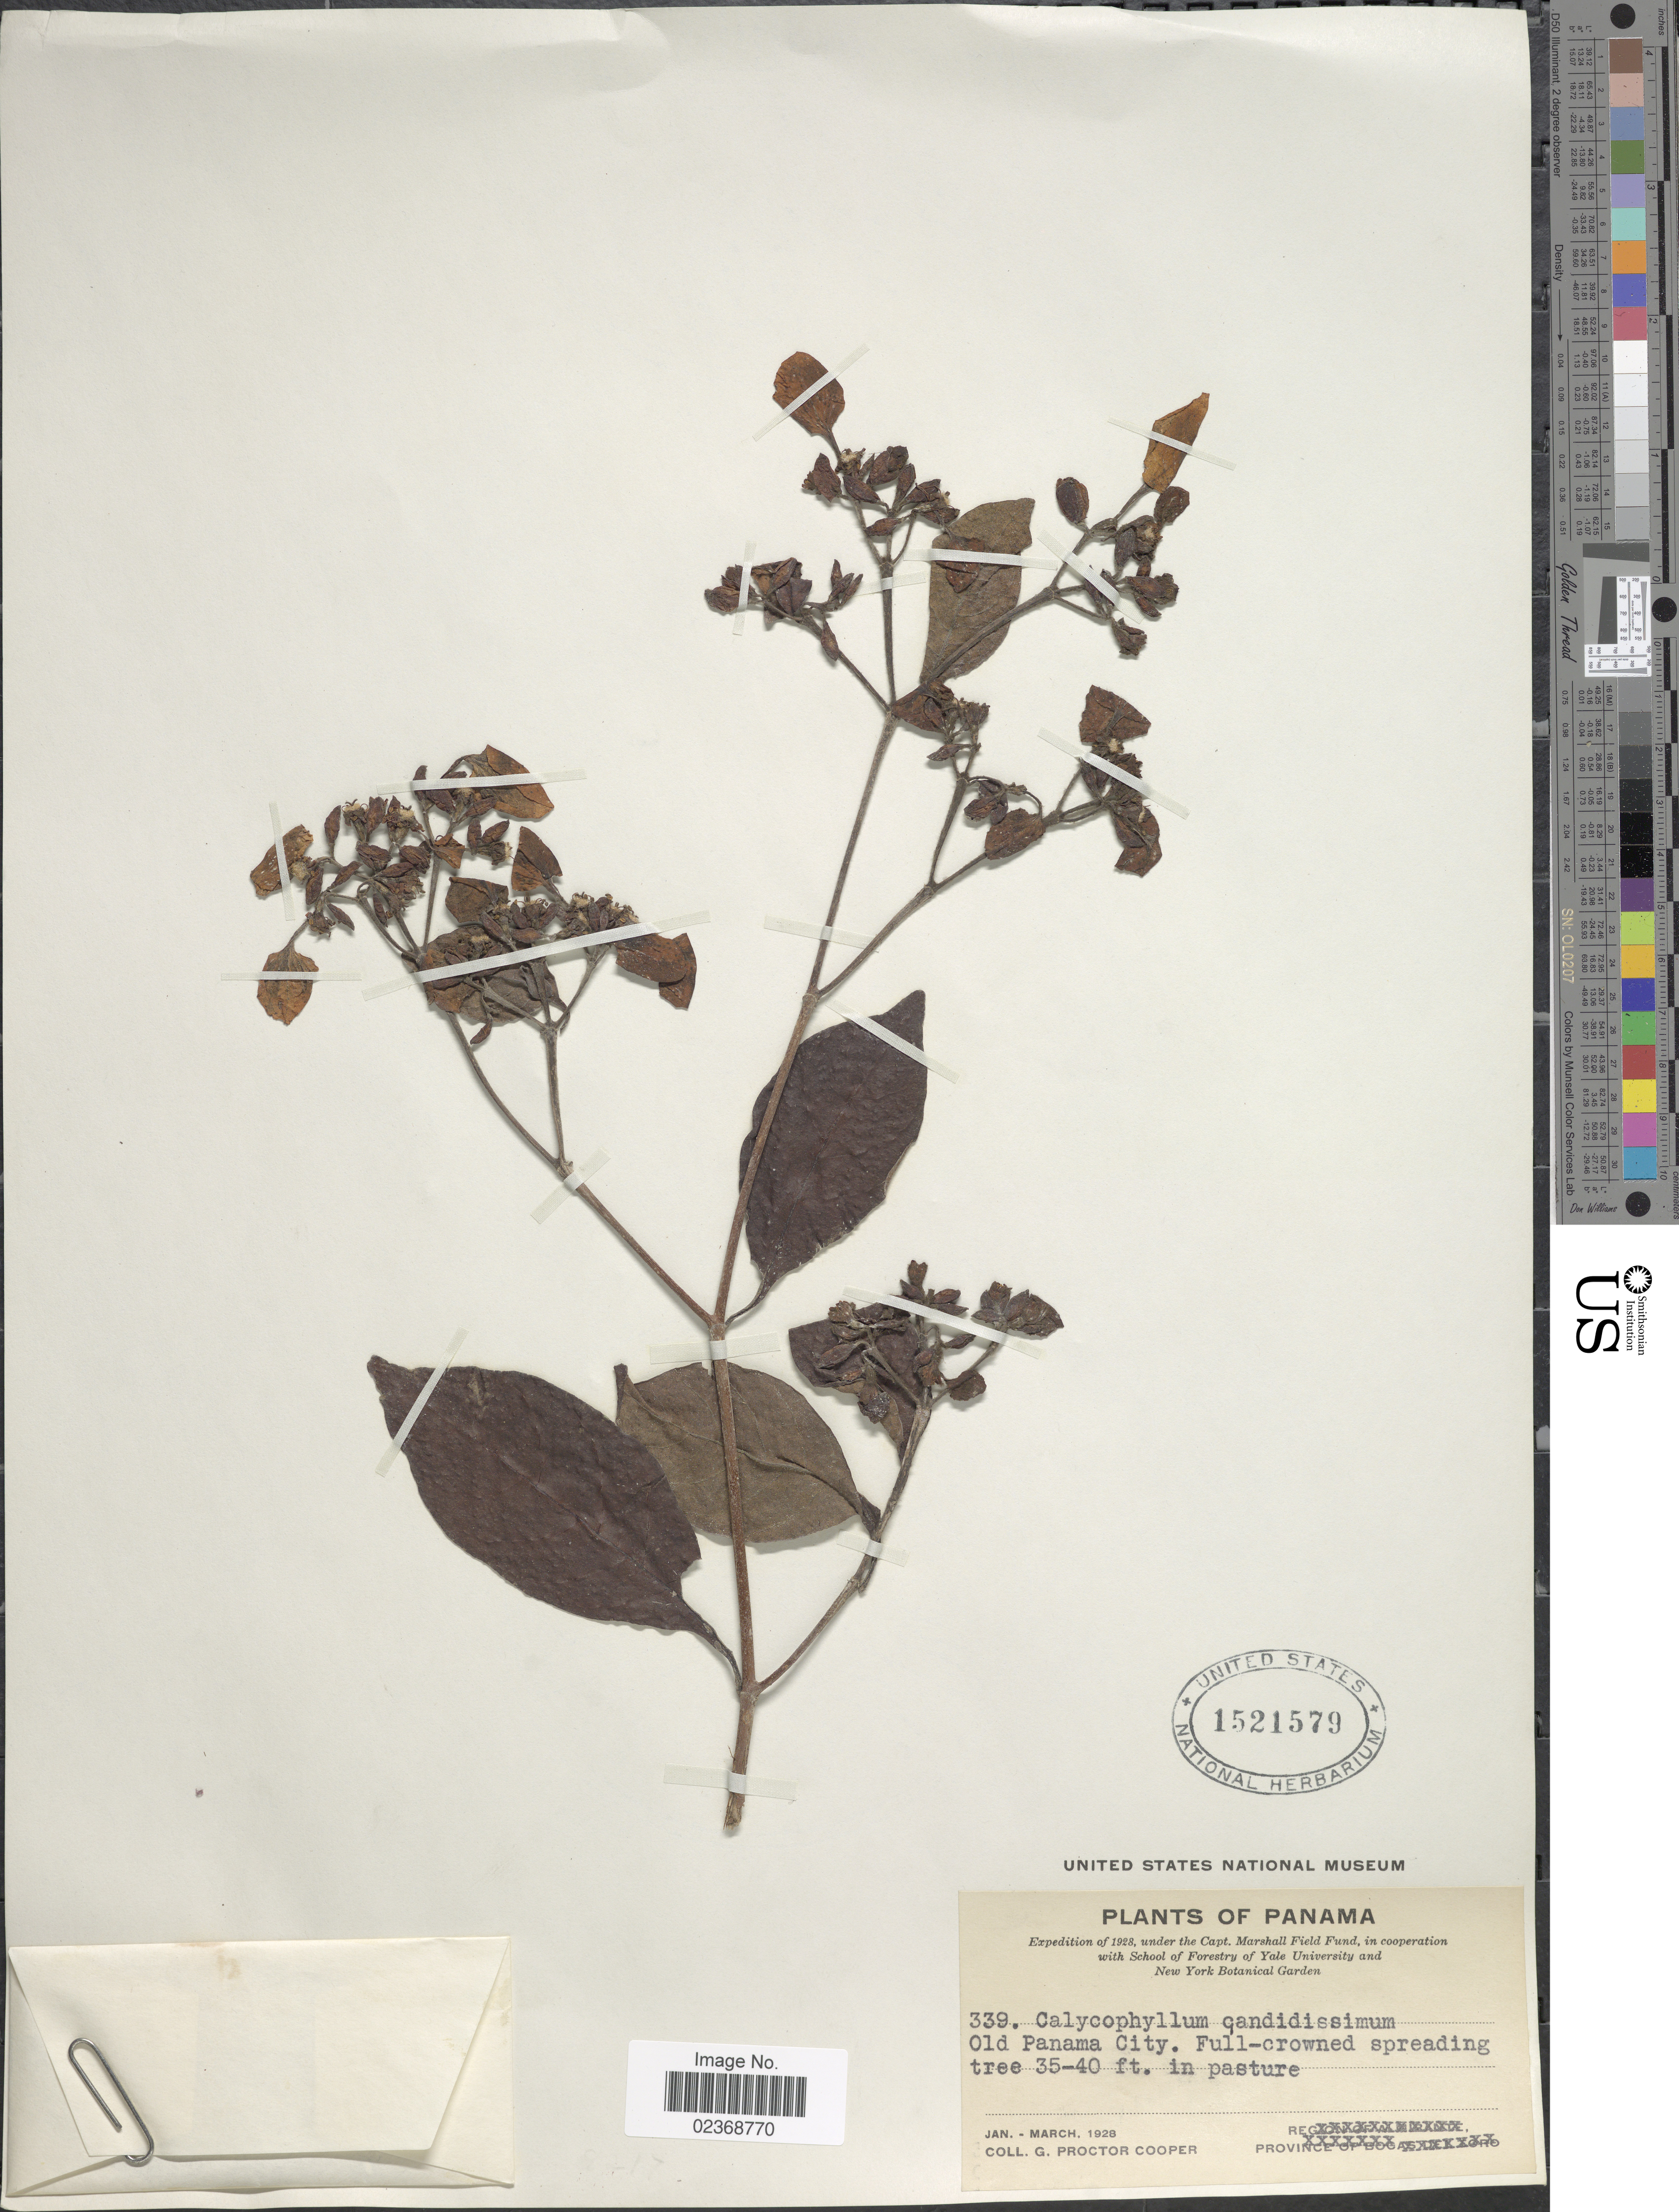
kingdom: Plantae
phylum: Tracheophyta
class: Magnoliopsida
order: Gentianales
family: Rubiaceae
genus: Calycophyllum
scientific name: Calycophyllum candidissimum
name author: (Vahl) DC.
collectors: G. Cooper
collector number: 339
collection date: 1928-01/1928-03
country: Panama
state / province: Panamá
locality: Old Panama City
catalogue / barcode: US 1521579